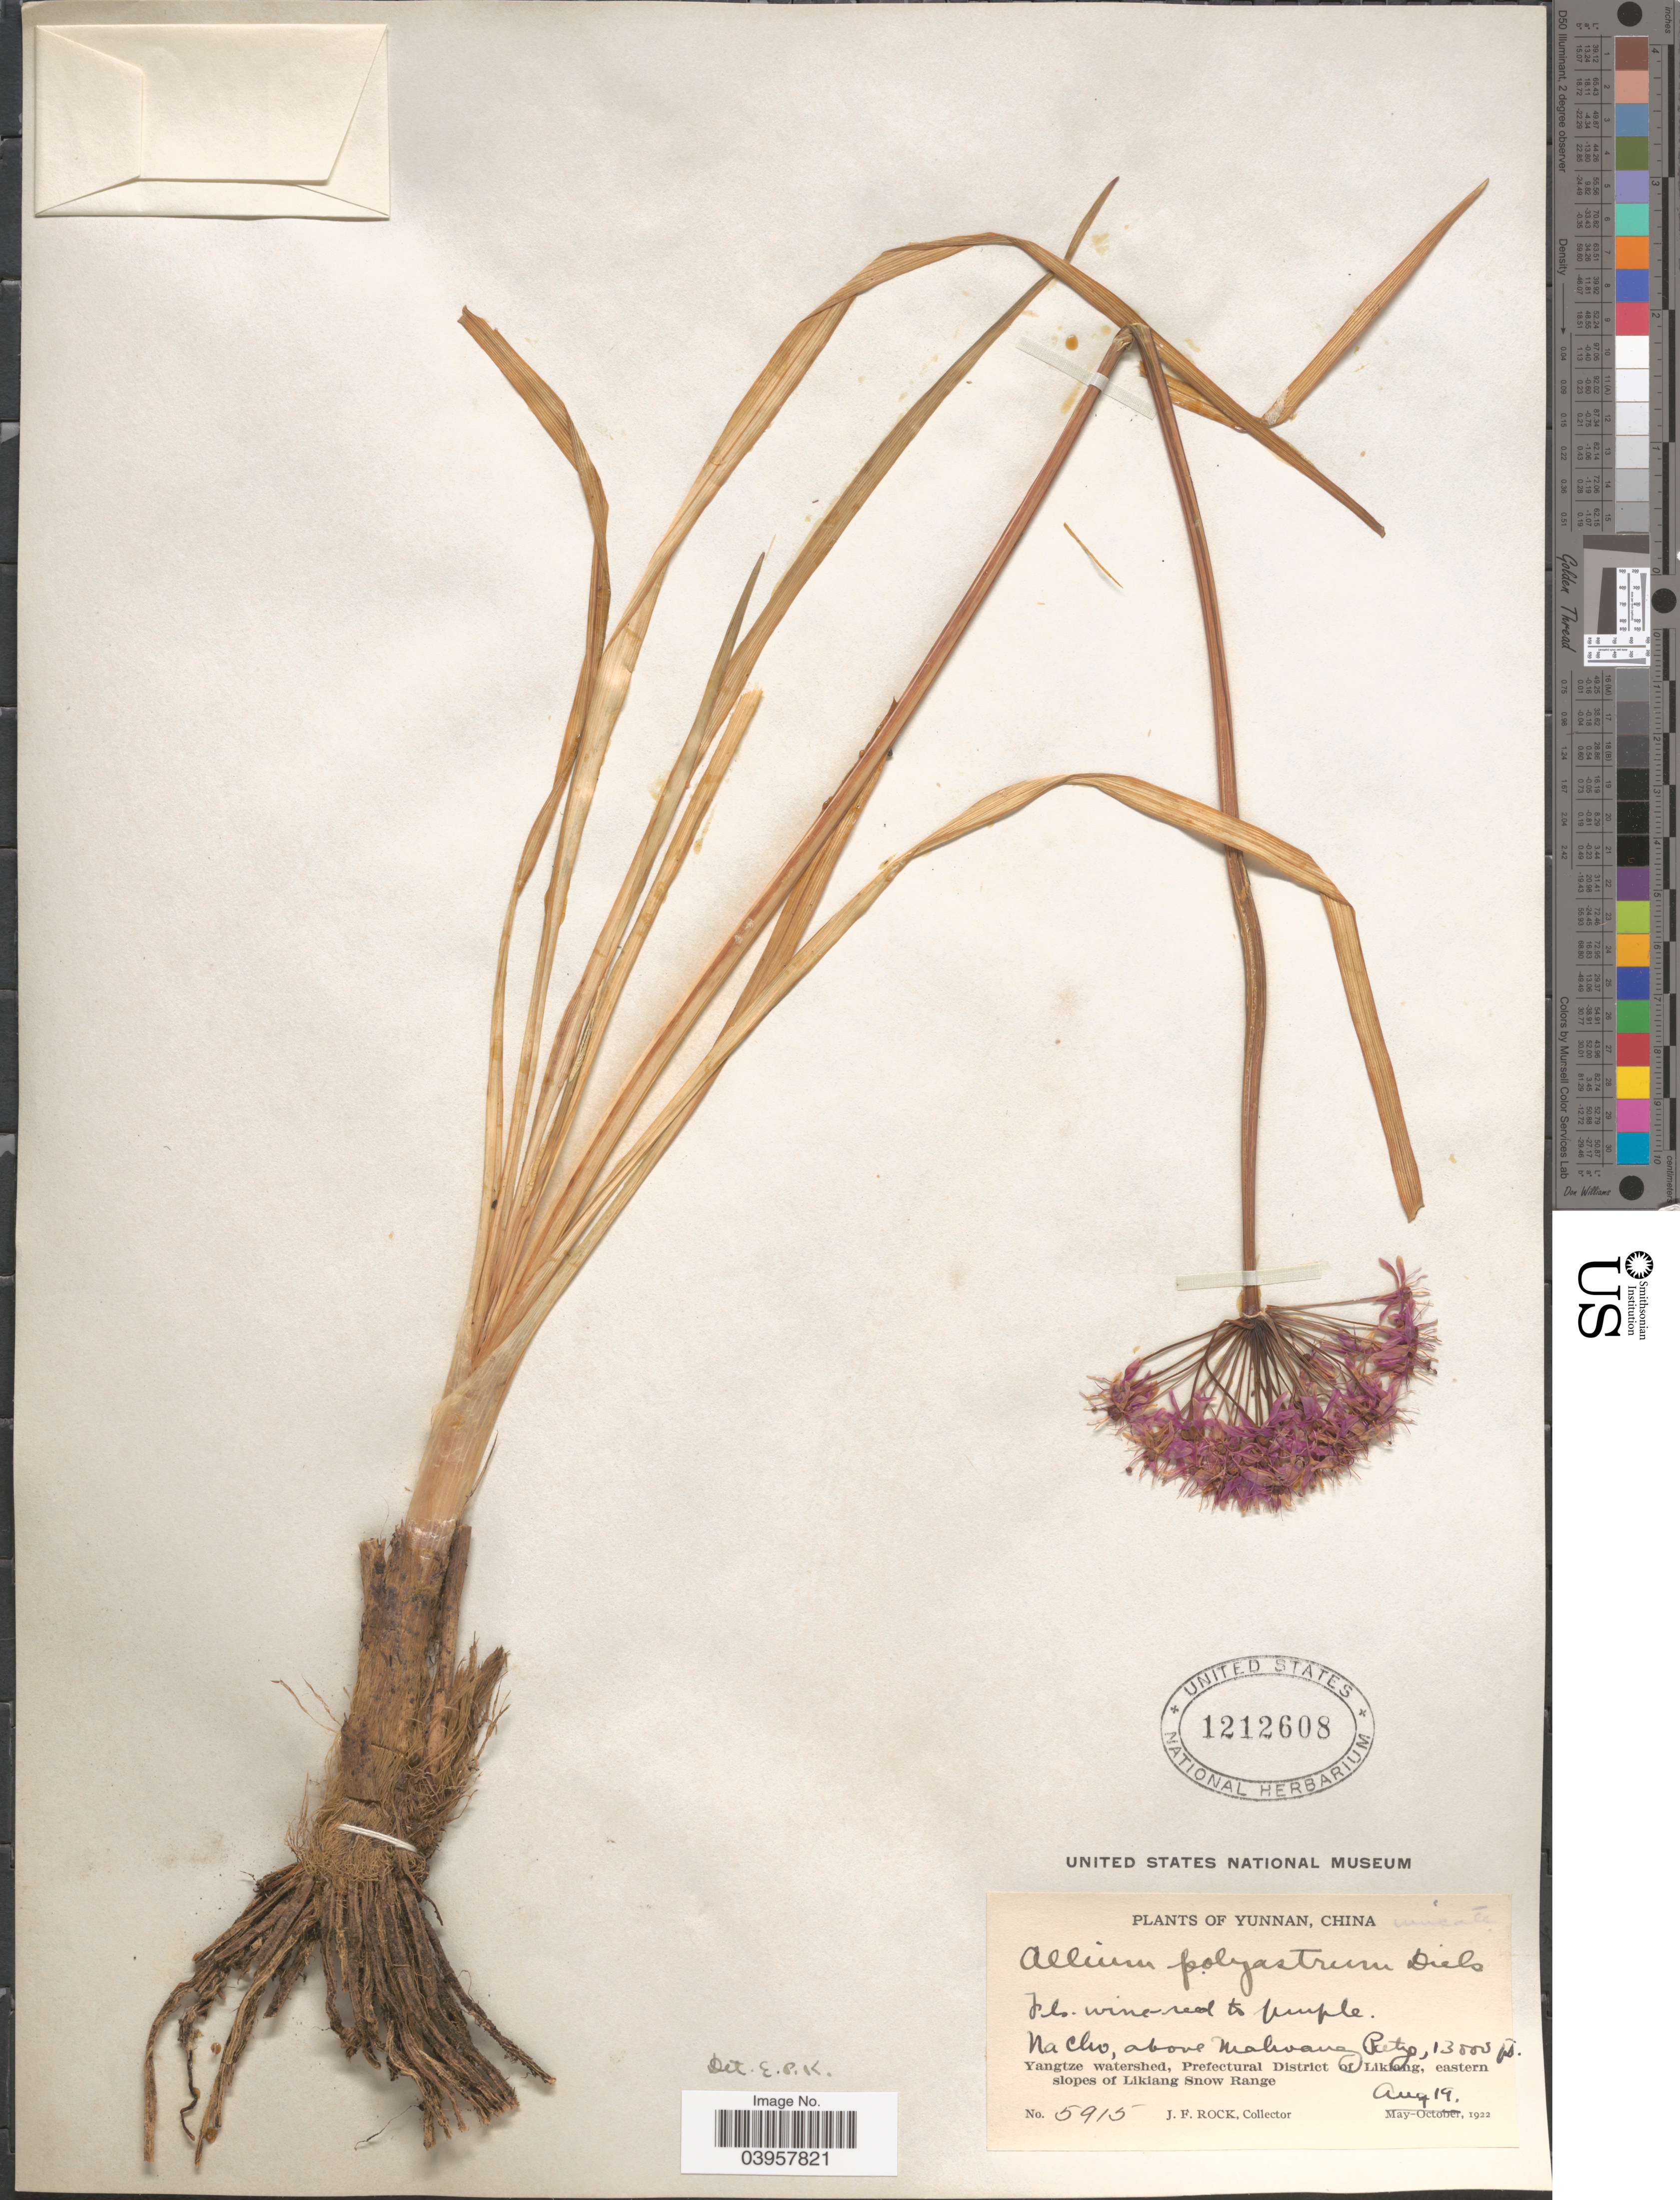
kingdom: Plantae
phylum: Tracheophyta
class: Liliopsida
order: Asparagales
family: Amaryllidaceae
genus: Allium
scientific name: Allium polyastrum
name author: Diels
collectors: J. Rock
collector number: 5915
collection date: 1922-08-19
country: China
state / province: Yunnan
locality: Na Cho, above Mahoang Patze. Yangtze watershed, Prefectural District of Likiang, eastern slopes of Likiang Snow Range.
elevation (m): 3962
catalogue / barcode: US 1212608